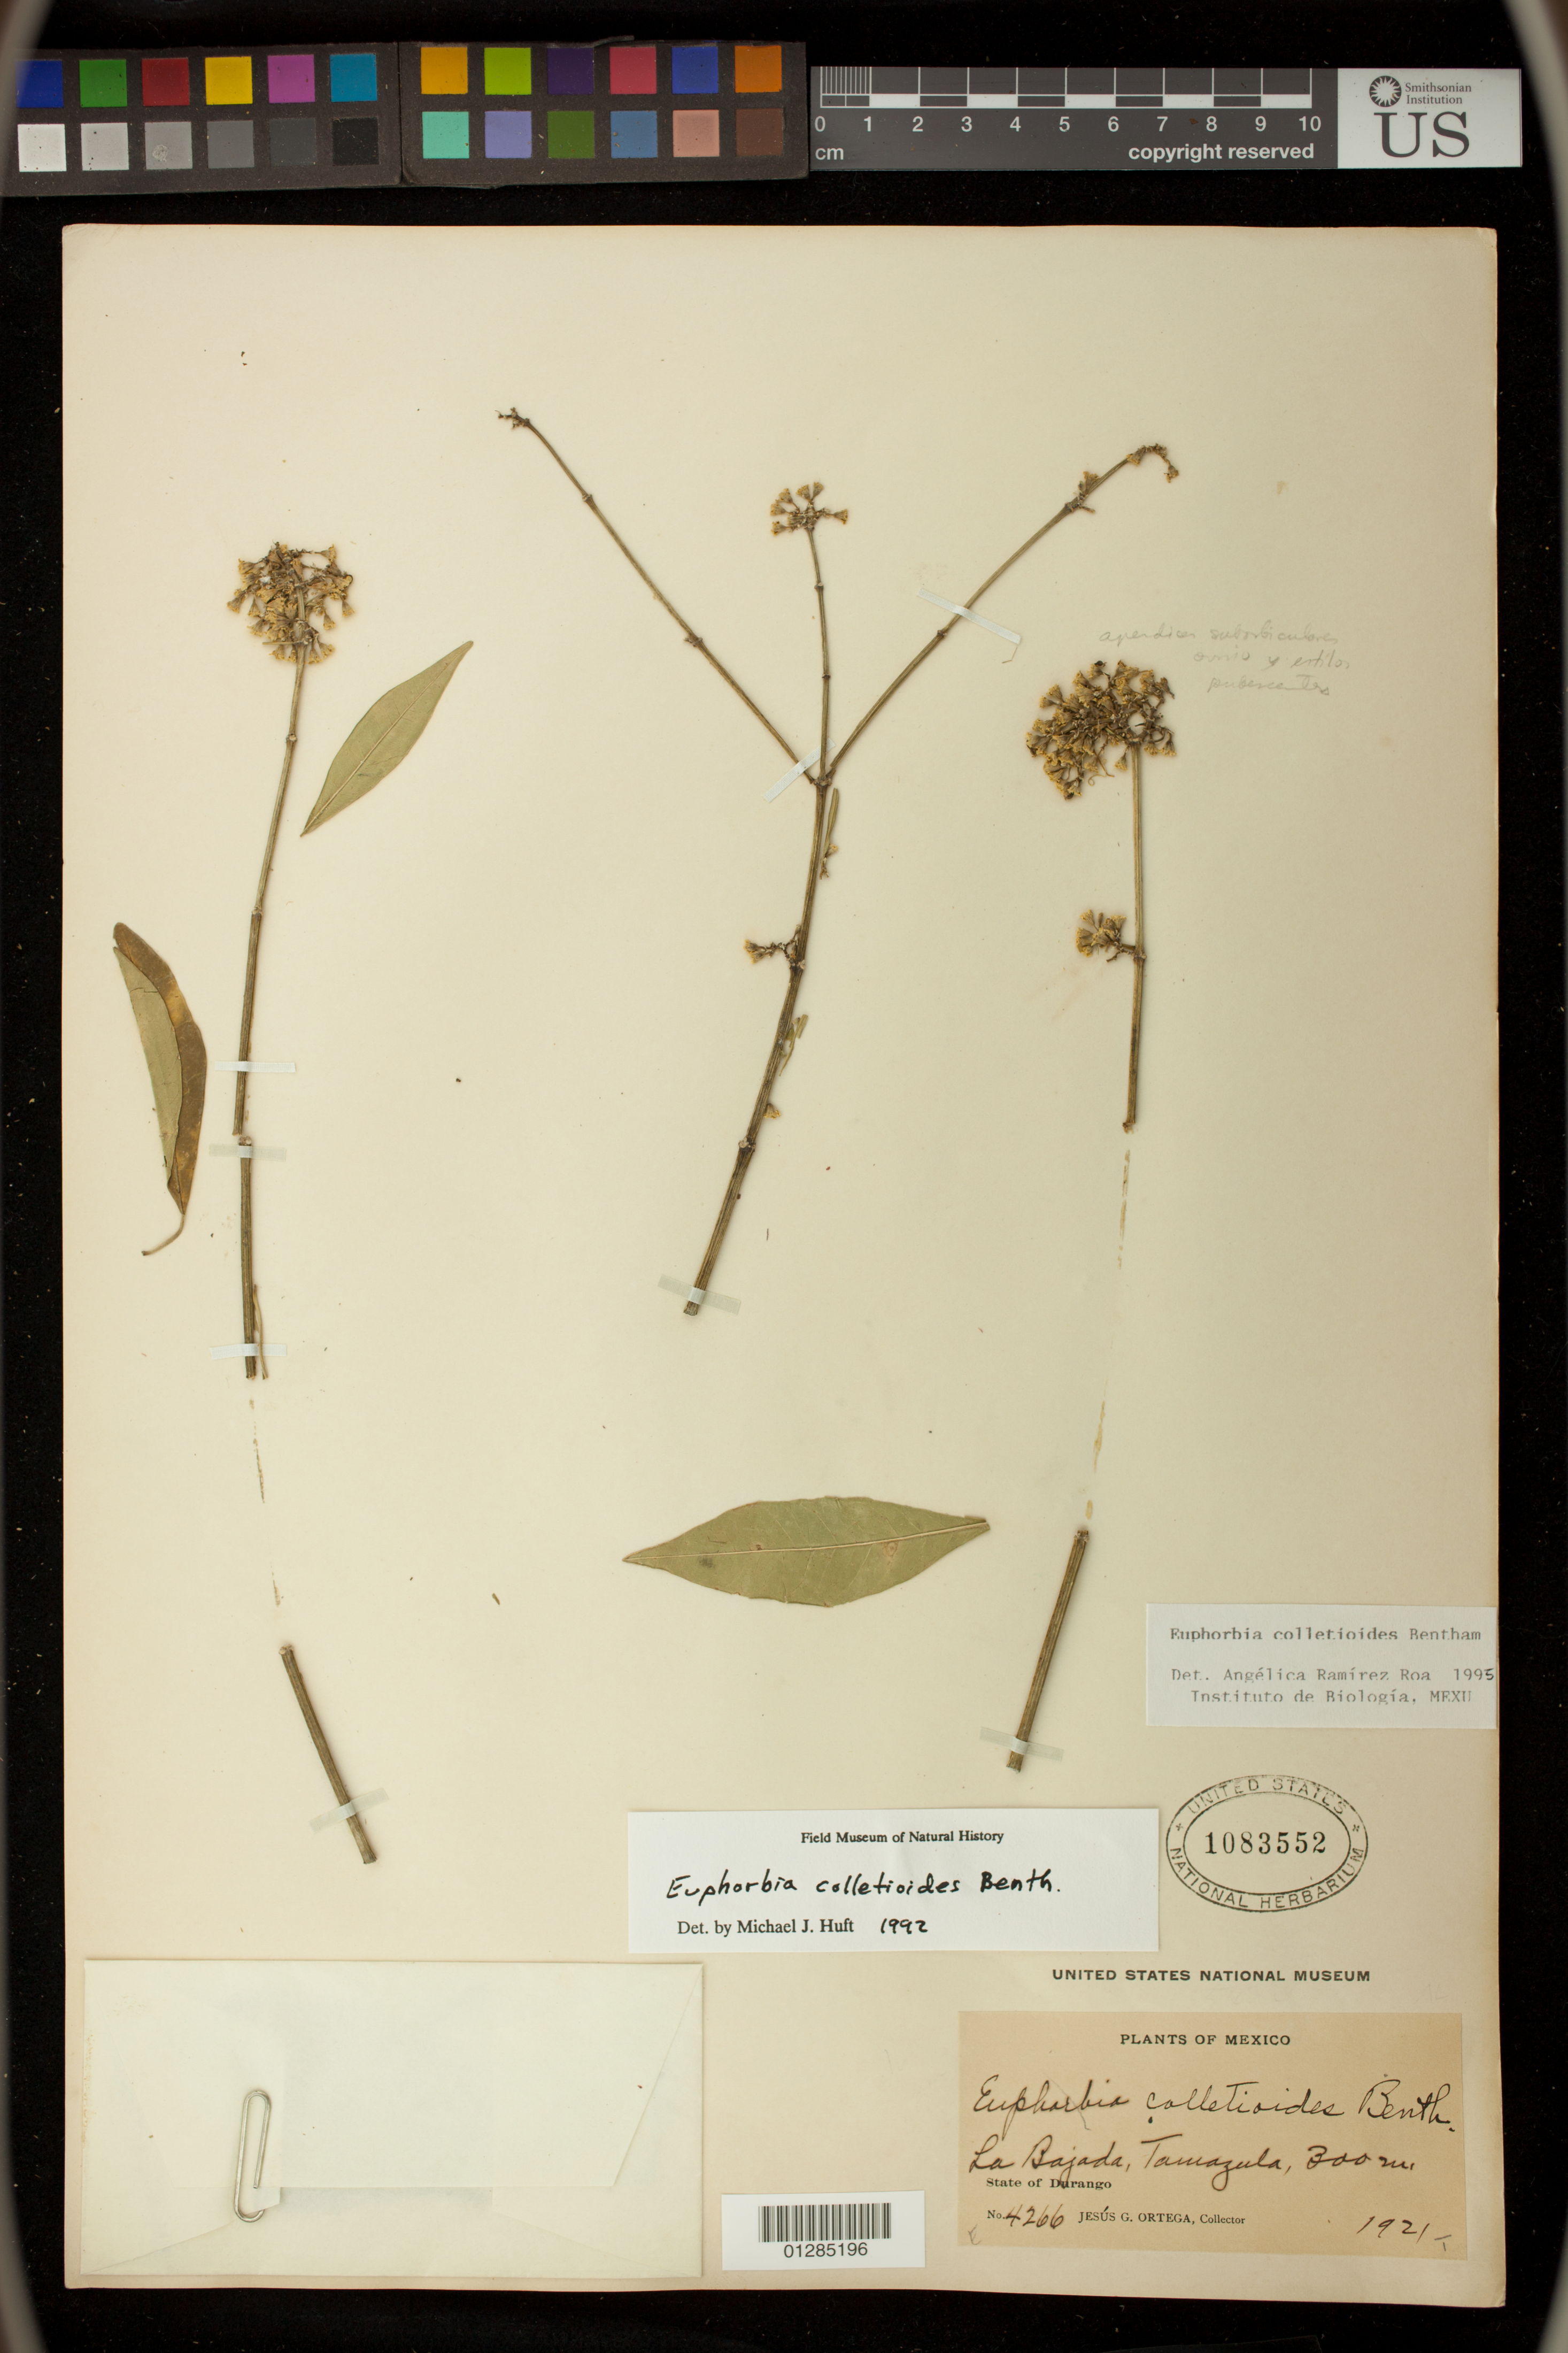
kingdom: Plantae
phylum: Tracheophyta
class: Magnoliopsida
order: Malpighiales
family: Euphorbiaceae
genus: Euphorbia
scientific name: Euphorbia colletioides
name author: Benth.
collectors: J. Ortega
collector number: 4266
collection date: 1921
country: Mexico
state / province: Durango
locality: La Bajada, Tamazula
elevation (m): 300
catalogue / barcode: US 1083552